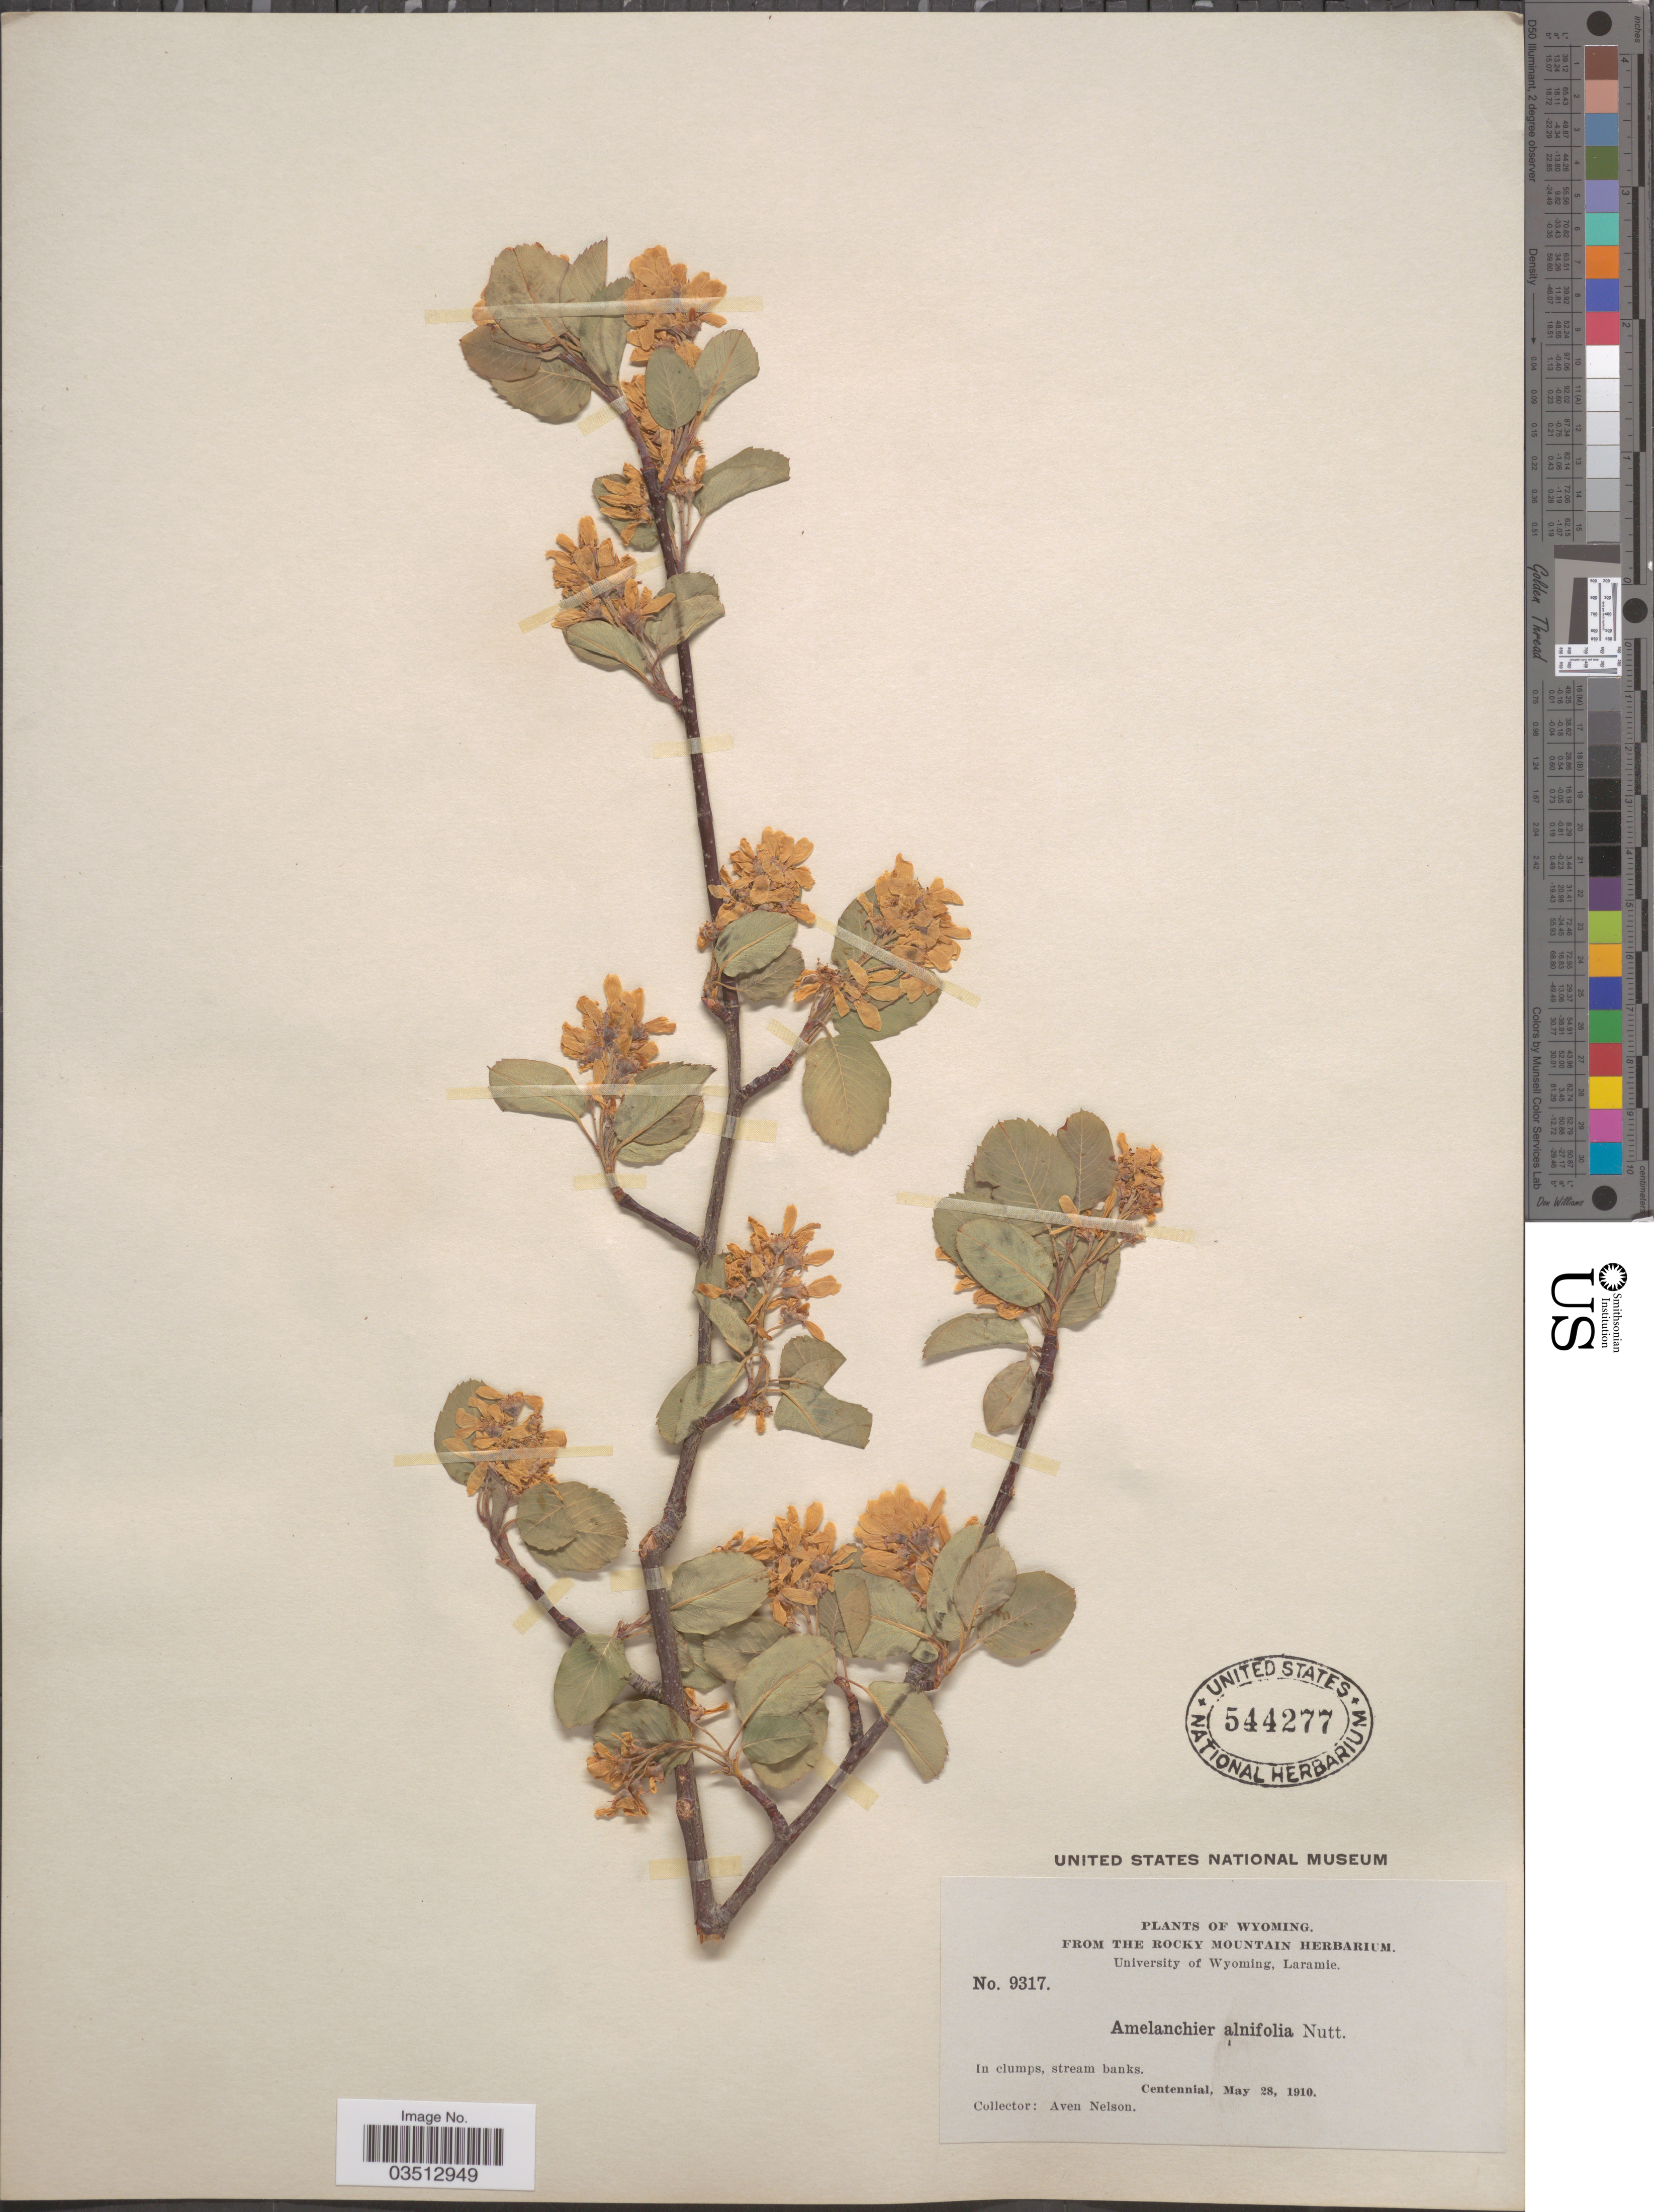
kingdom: Plantae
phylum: Tracheophyta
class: Magnoliopsida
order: Rosales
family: Rosaceae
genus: Amelanchier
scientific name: Amelanchier sp.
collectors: A. Nelson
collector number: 9317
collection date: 1910-05-28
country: United States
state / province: Wyoming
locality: Centennial.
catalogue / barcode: US 544277